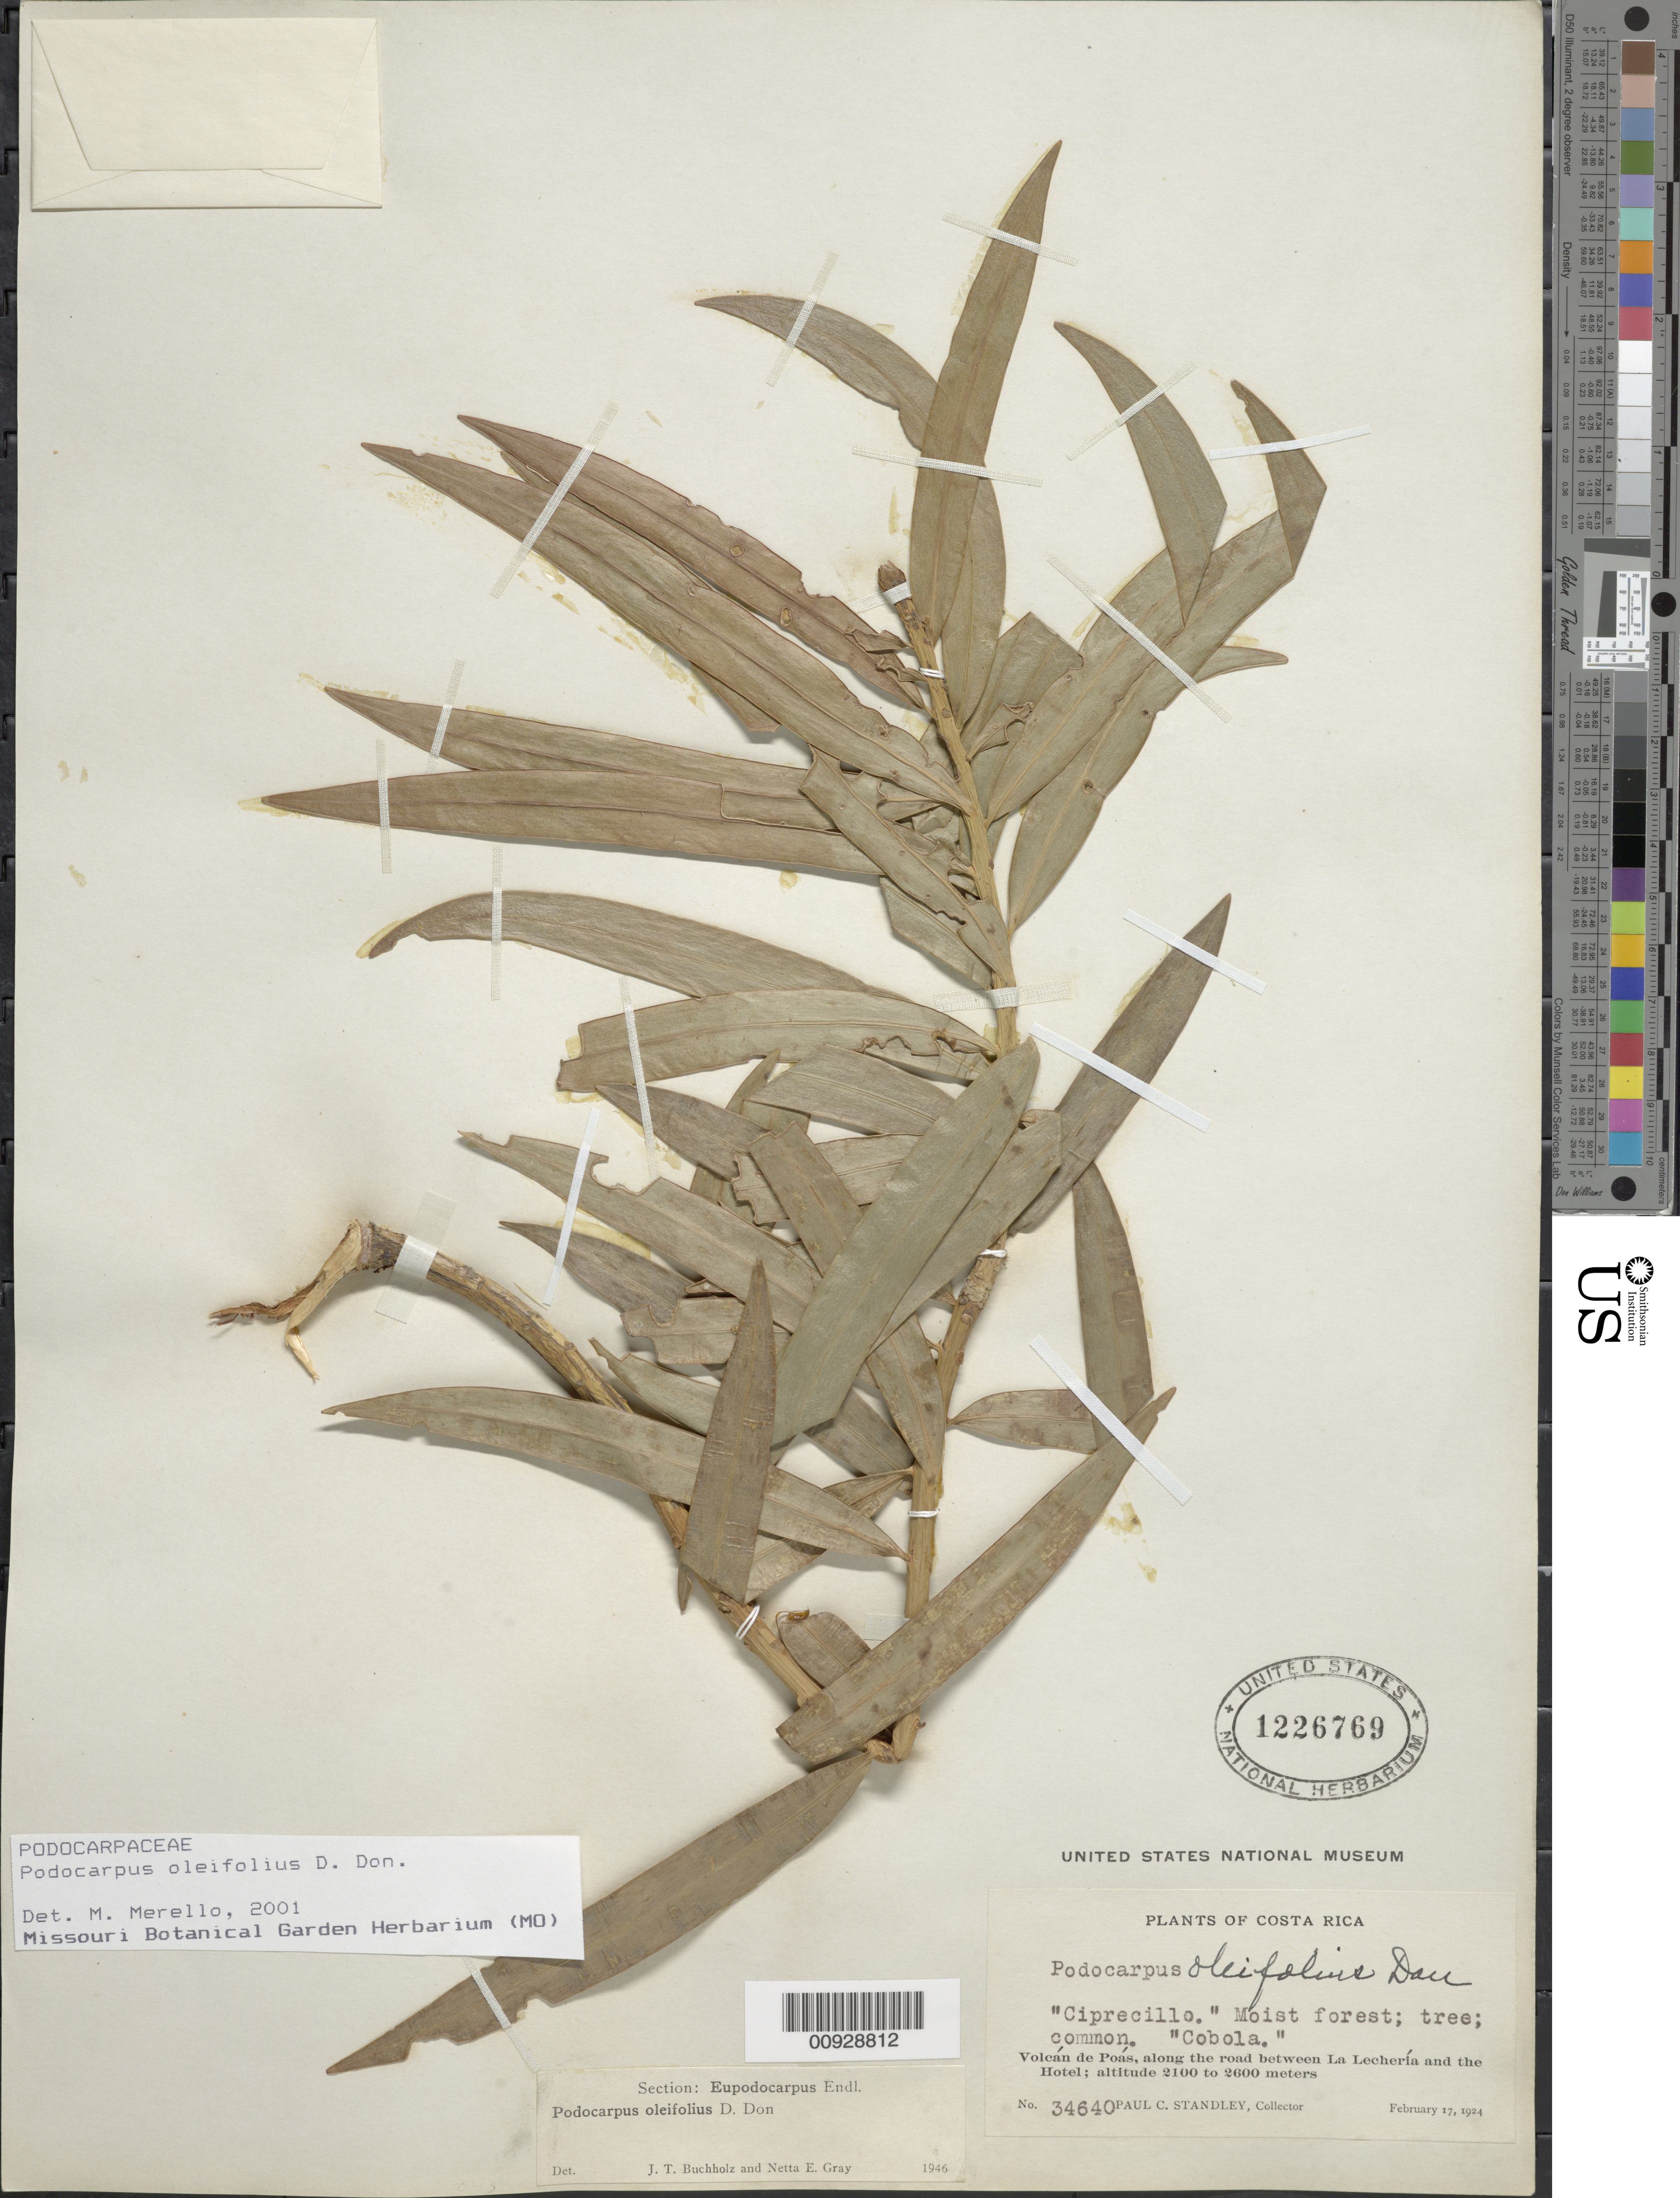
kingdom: Plantae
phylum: Tracheophyta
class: Pinopsida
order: Pinales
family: Podocarpaceae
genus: Podocarpus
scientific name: Podocarpus oleifolius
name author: D. Don ex Lamb.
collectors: P. C. Standley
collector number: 34640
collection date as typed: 17 Feb 1924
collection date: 1924-02-17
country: Costa Rica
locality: Volcán de Poás, along the road between La Lechería and the Hotel.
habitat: Moist forest.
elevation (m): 2600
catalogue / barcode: US 1226769